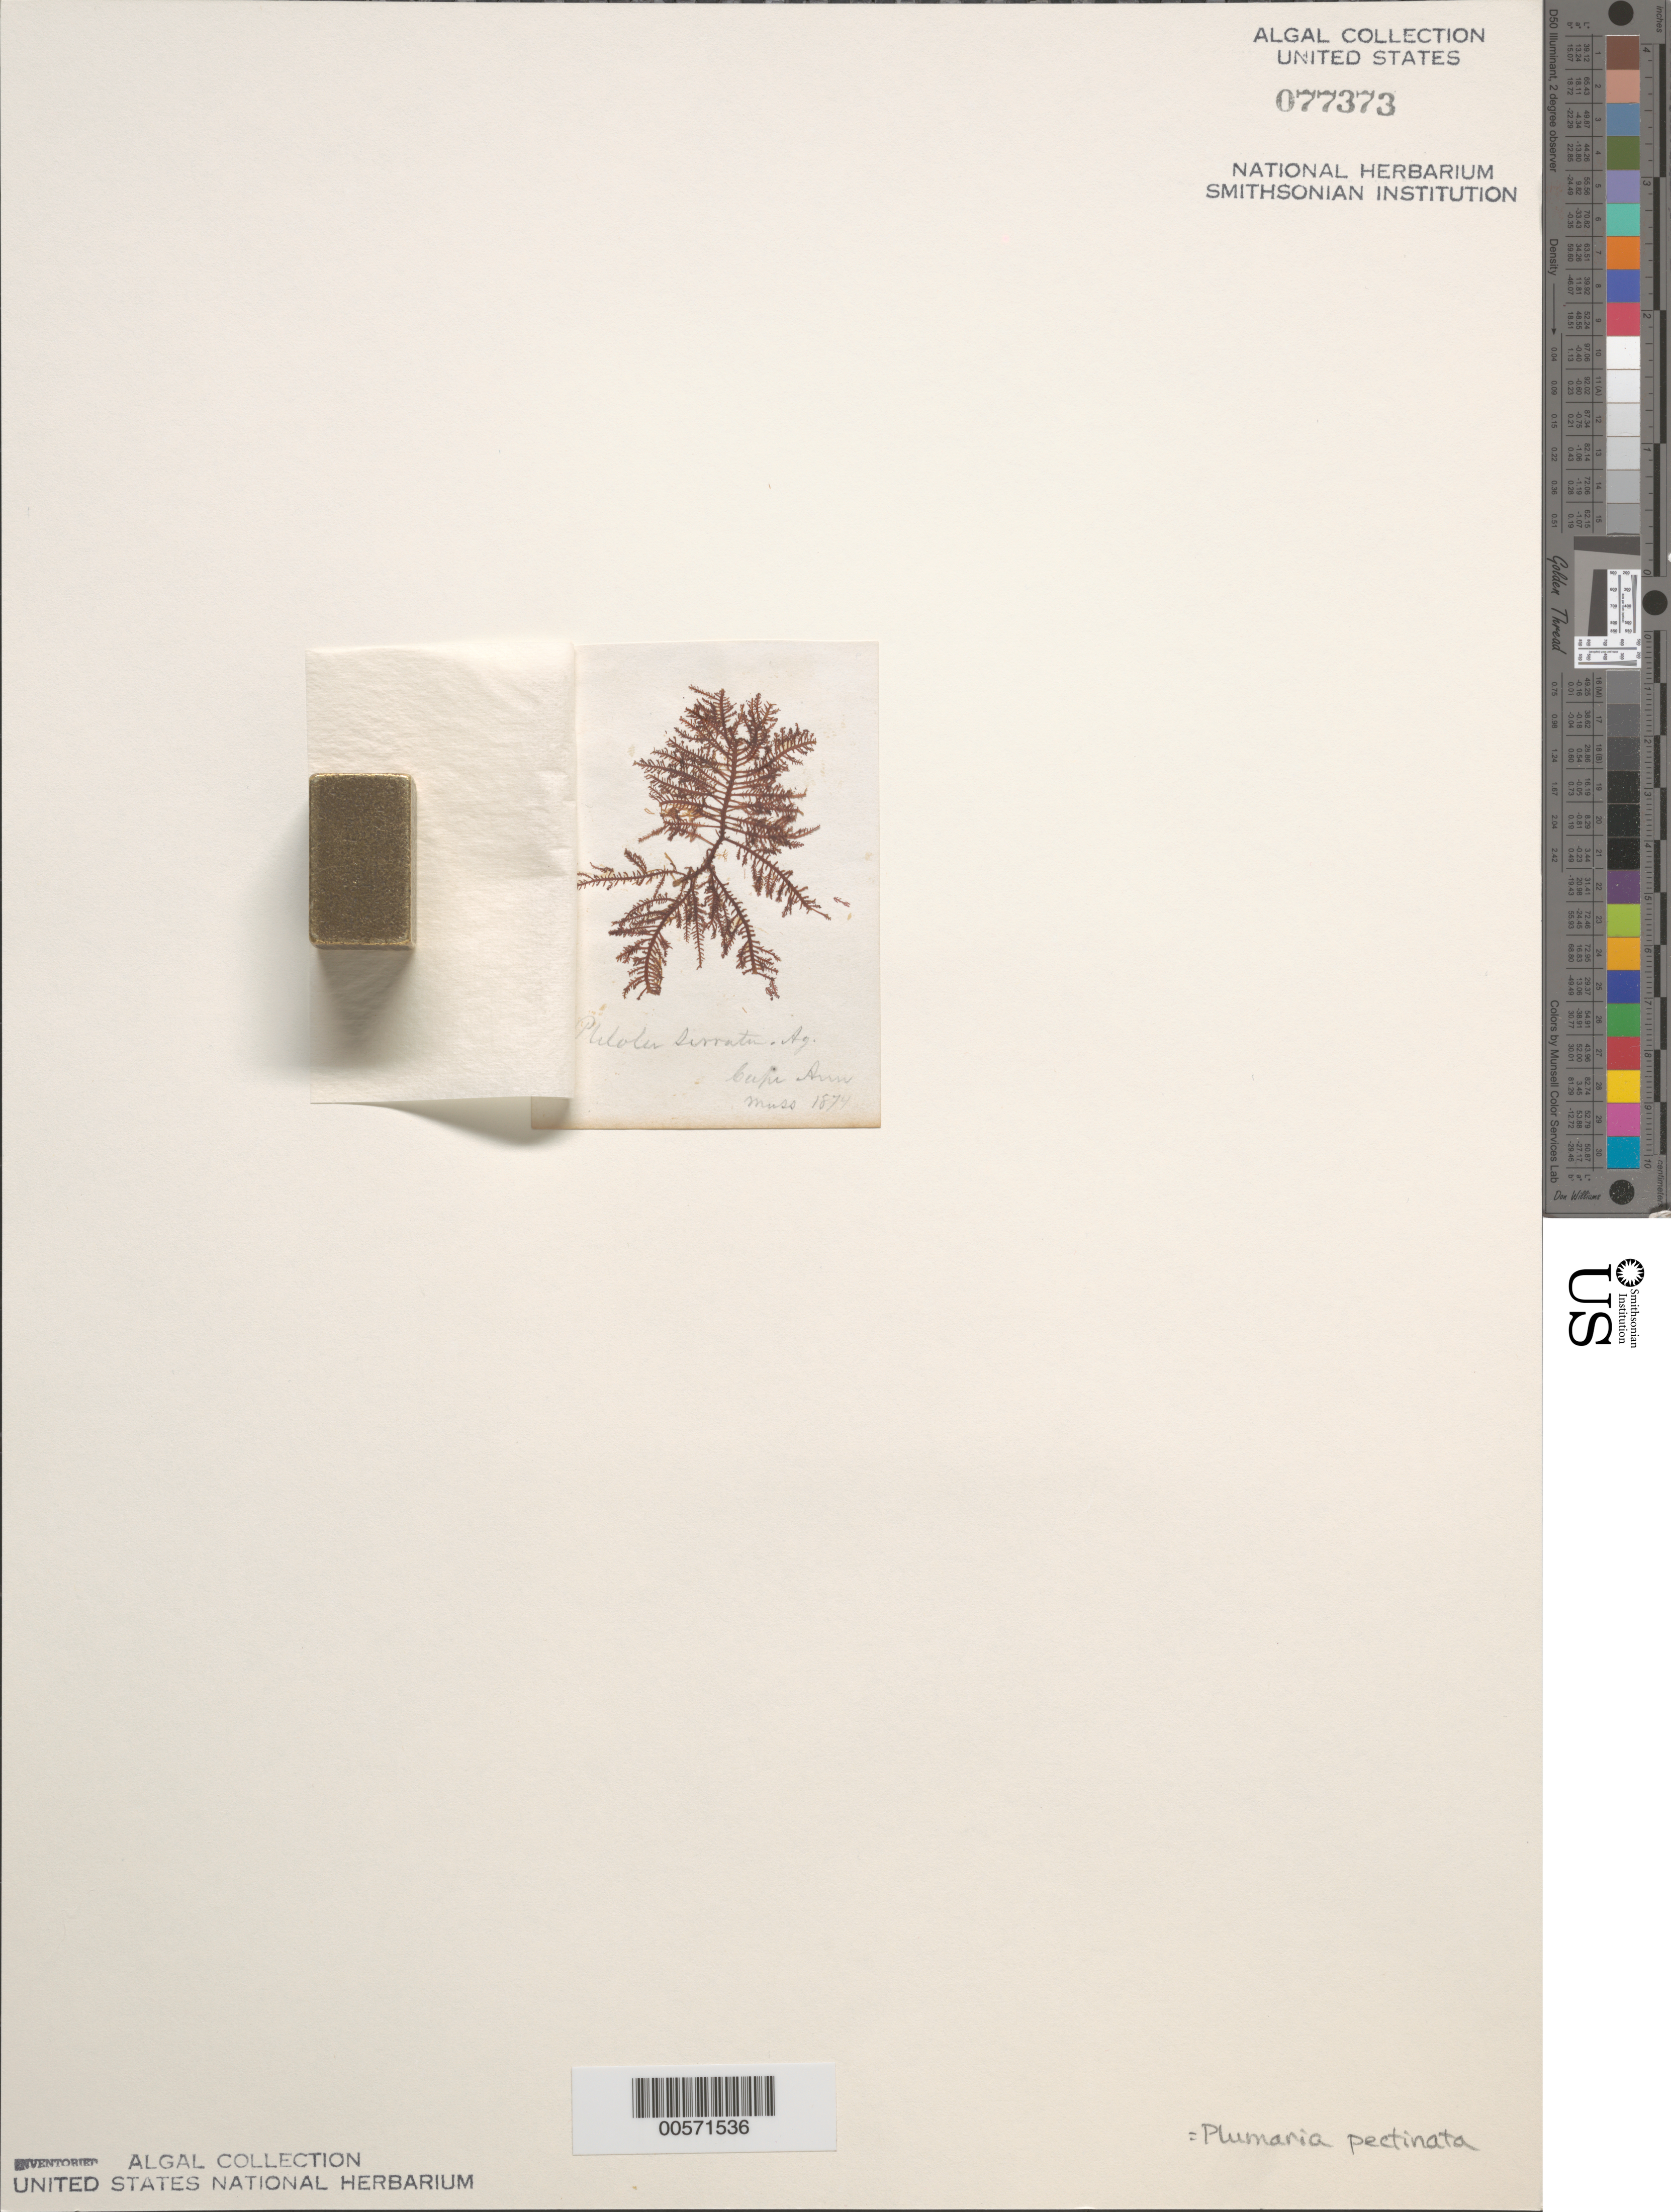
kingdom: Plantae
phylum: Rhodophyta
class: Florideophyceae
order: Ceramiales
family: Wrangeliaceae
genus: Plumaria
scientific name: Plumaria pectinata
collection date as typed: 1874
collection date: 1874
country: United States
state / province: Massachusetts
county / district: Essex County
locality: Cape Ann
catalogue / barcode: US 77373